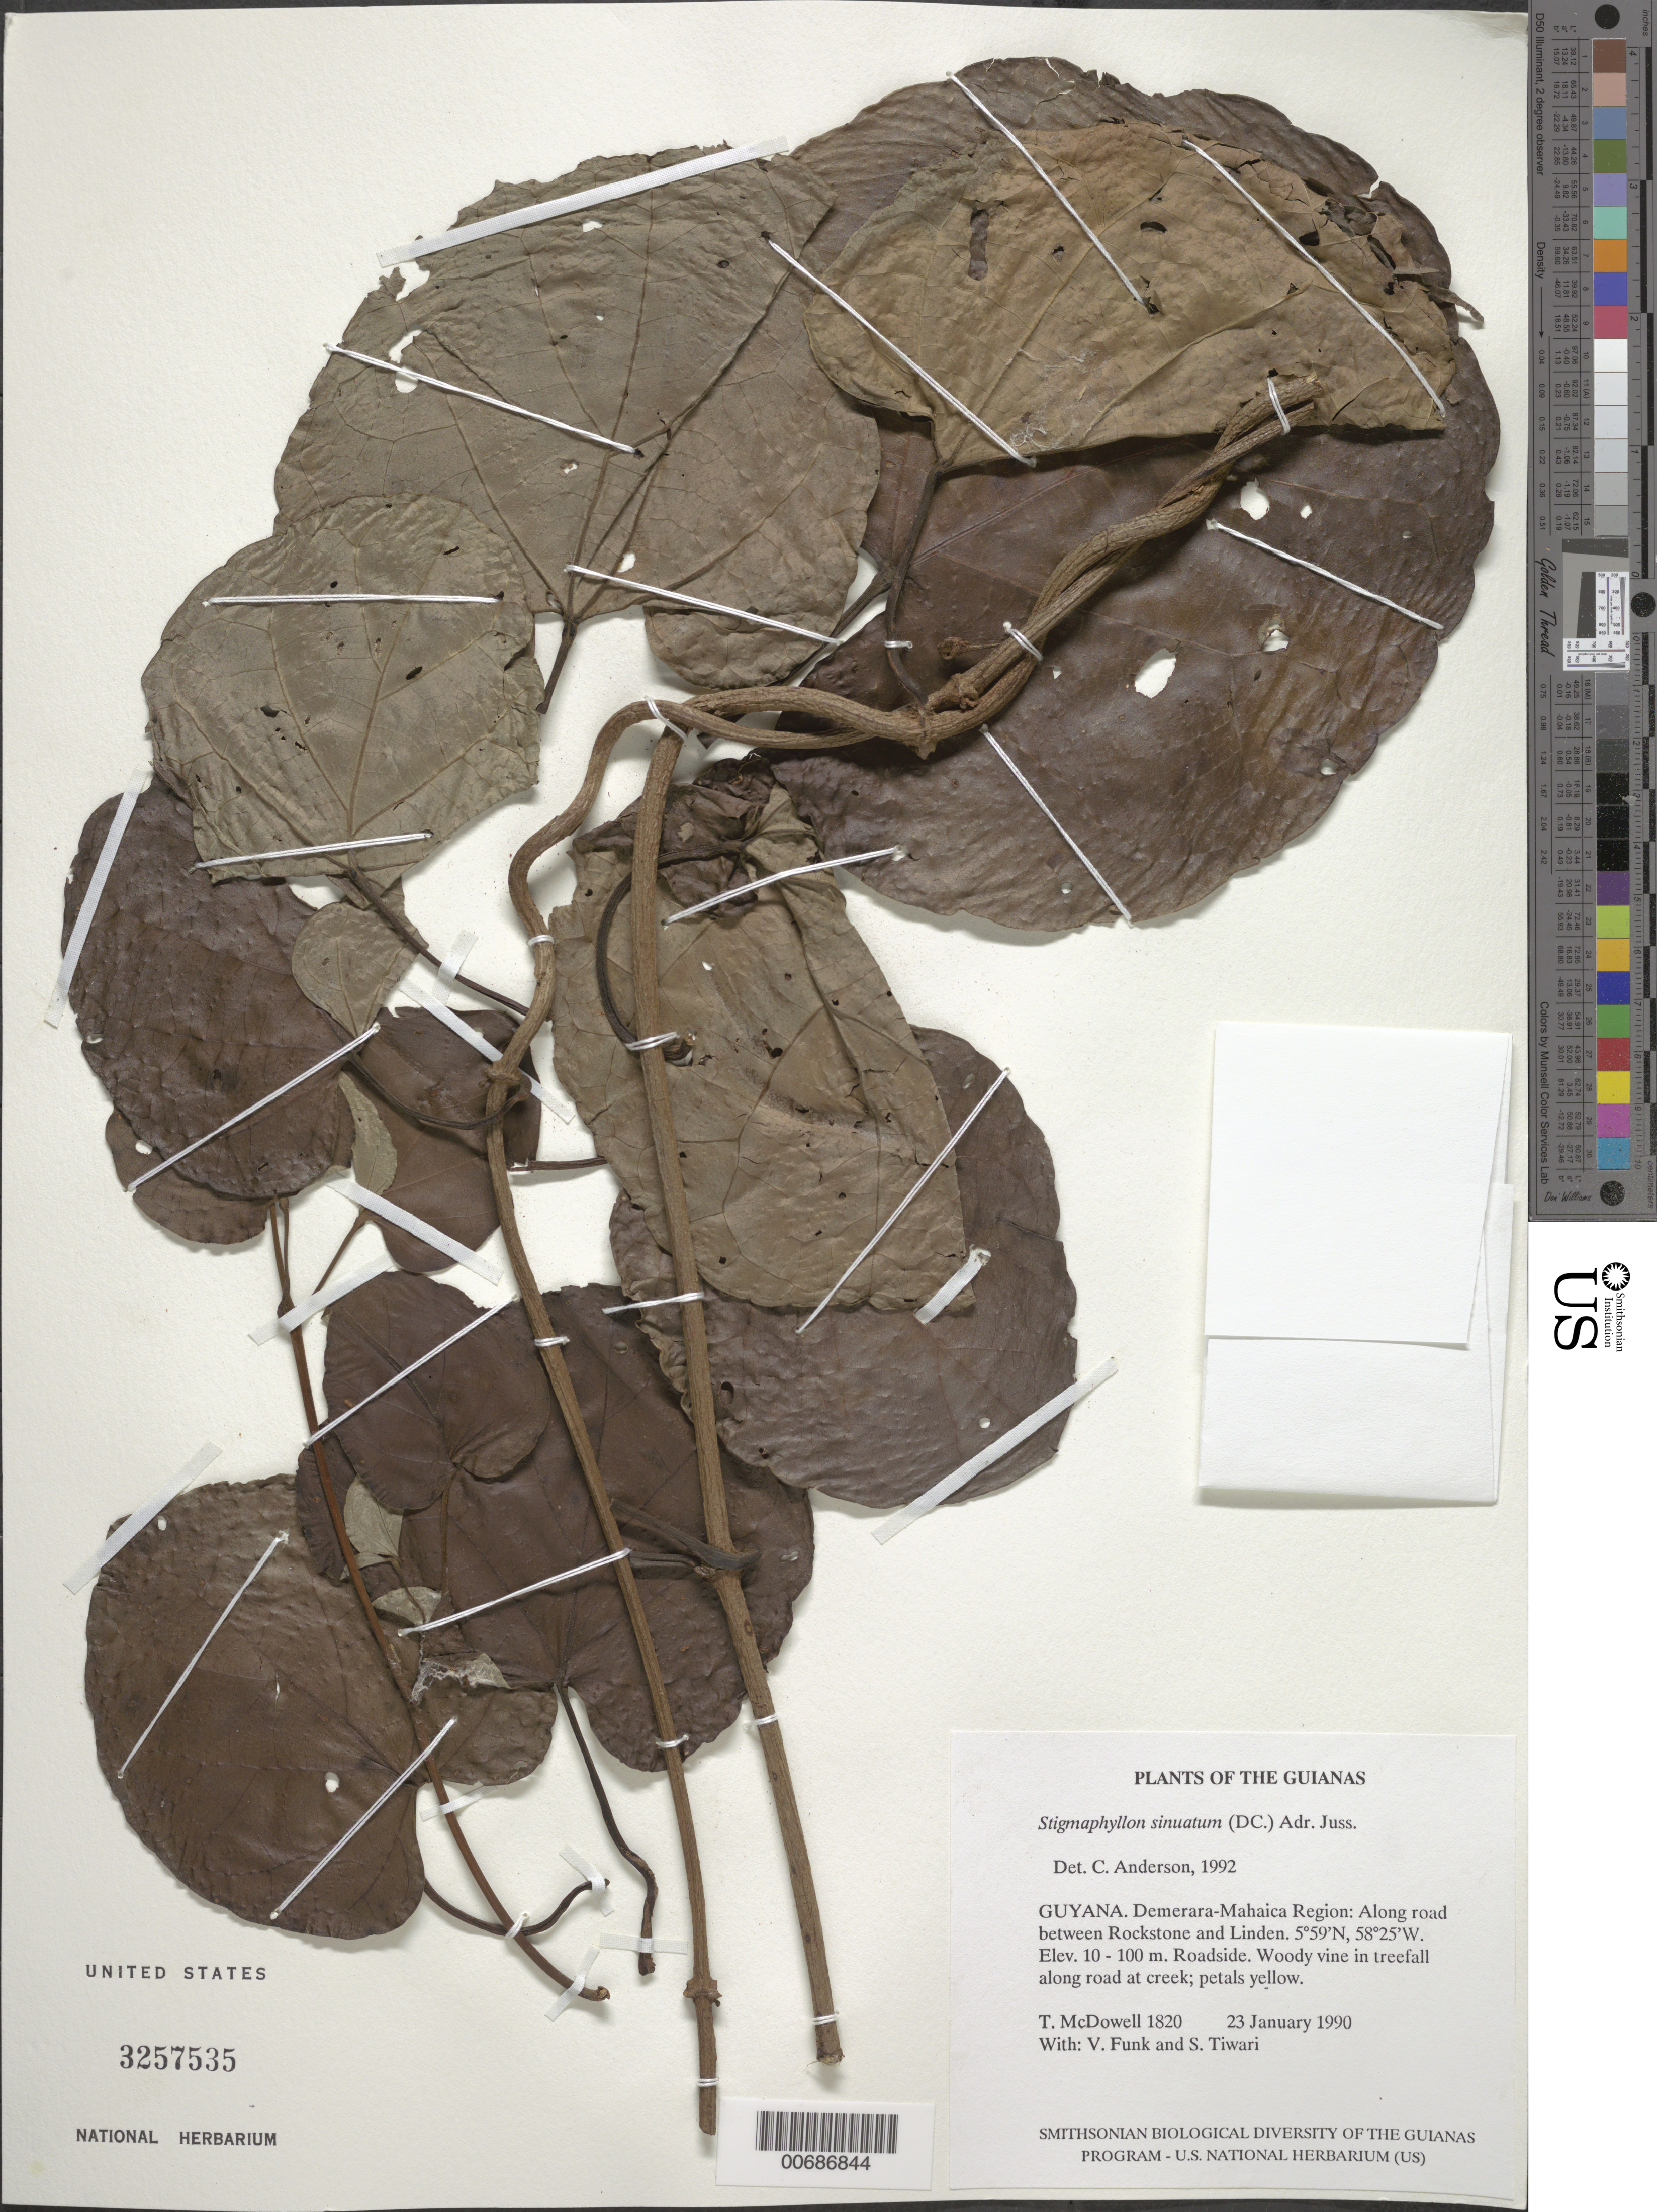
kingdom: Plantae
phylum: Tracheophyta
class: Magnoliopsida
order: Malpighiales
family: Malpighiaceae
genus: Stigmaphyllon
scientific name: Stigmaphyllon sinuatum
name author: (DC.) A. Juss.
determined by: Anderson, C.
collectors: T. McDowell, V. Funk & S. Tiwari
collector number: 1820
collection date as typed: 23 January 1990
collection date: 1990-01-23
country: Guyana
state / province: Demerara-Mahaica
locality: Along road between Rockstone and Linden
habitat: Roadside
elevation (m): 10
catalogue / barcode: US 3257535